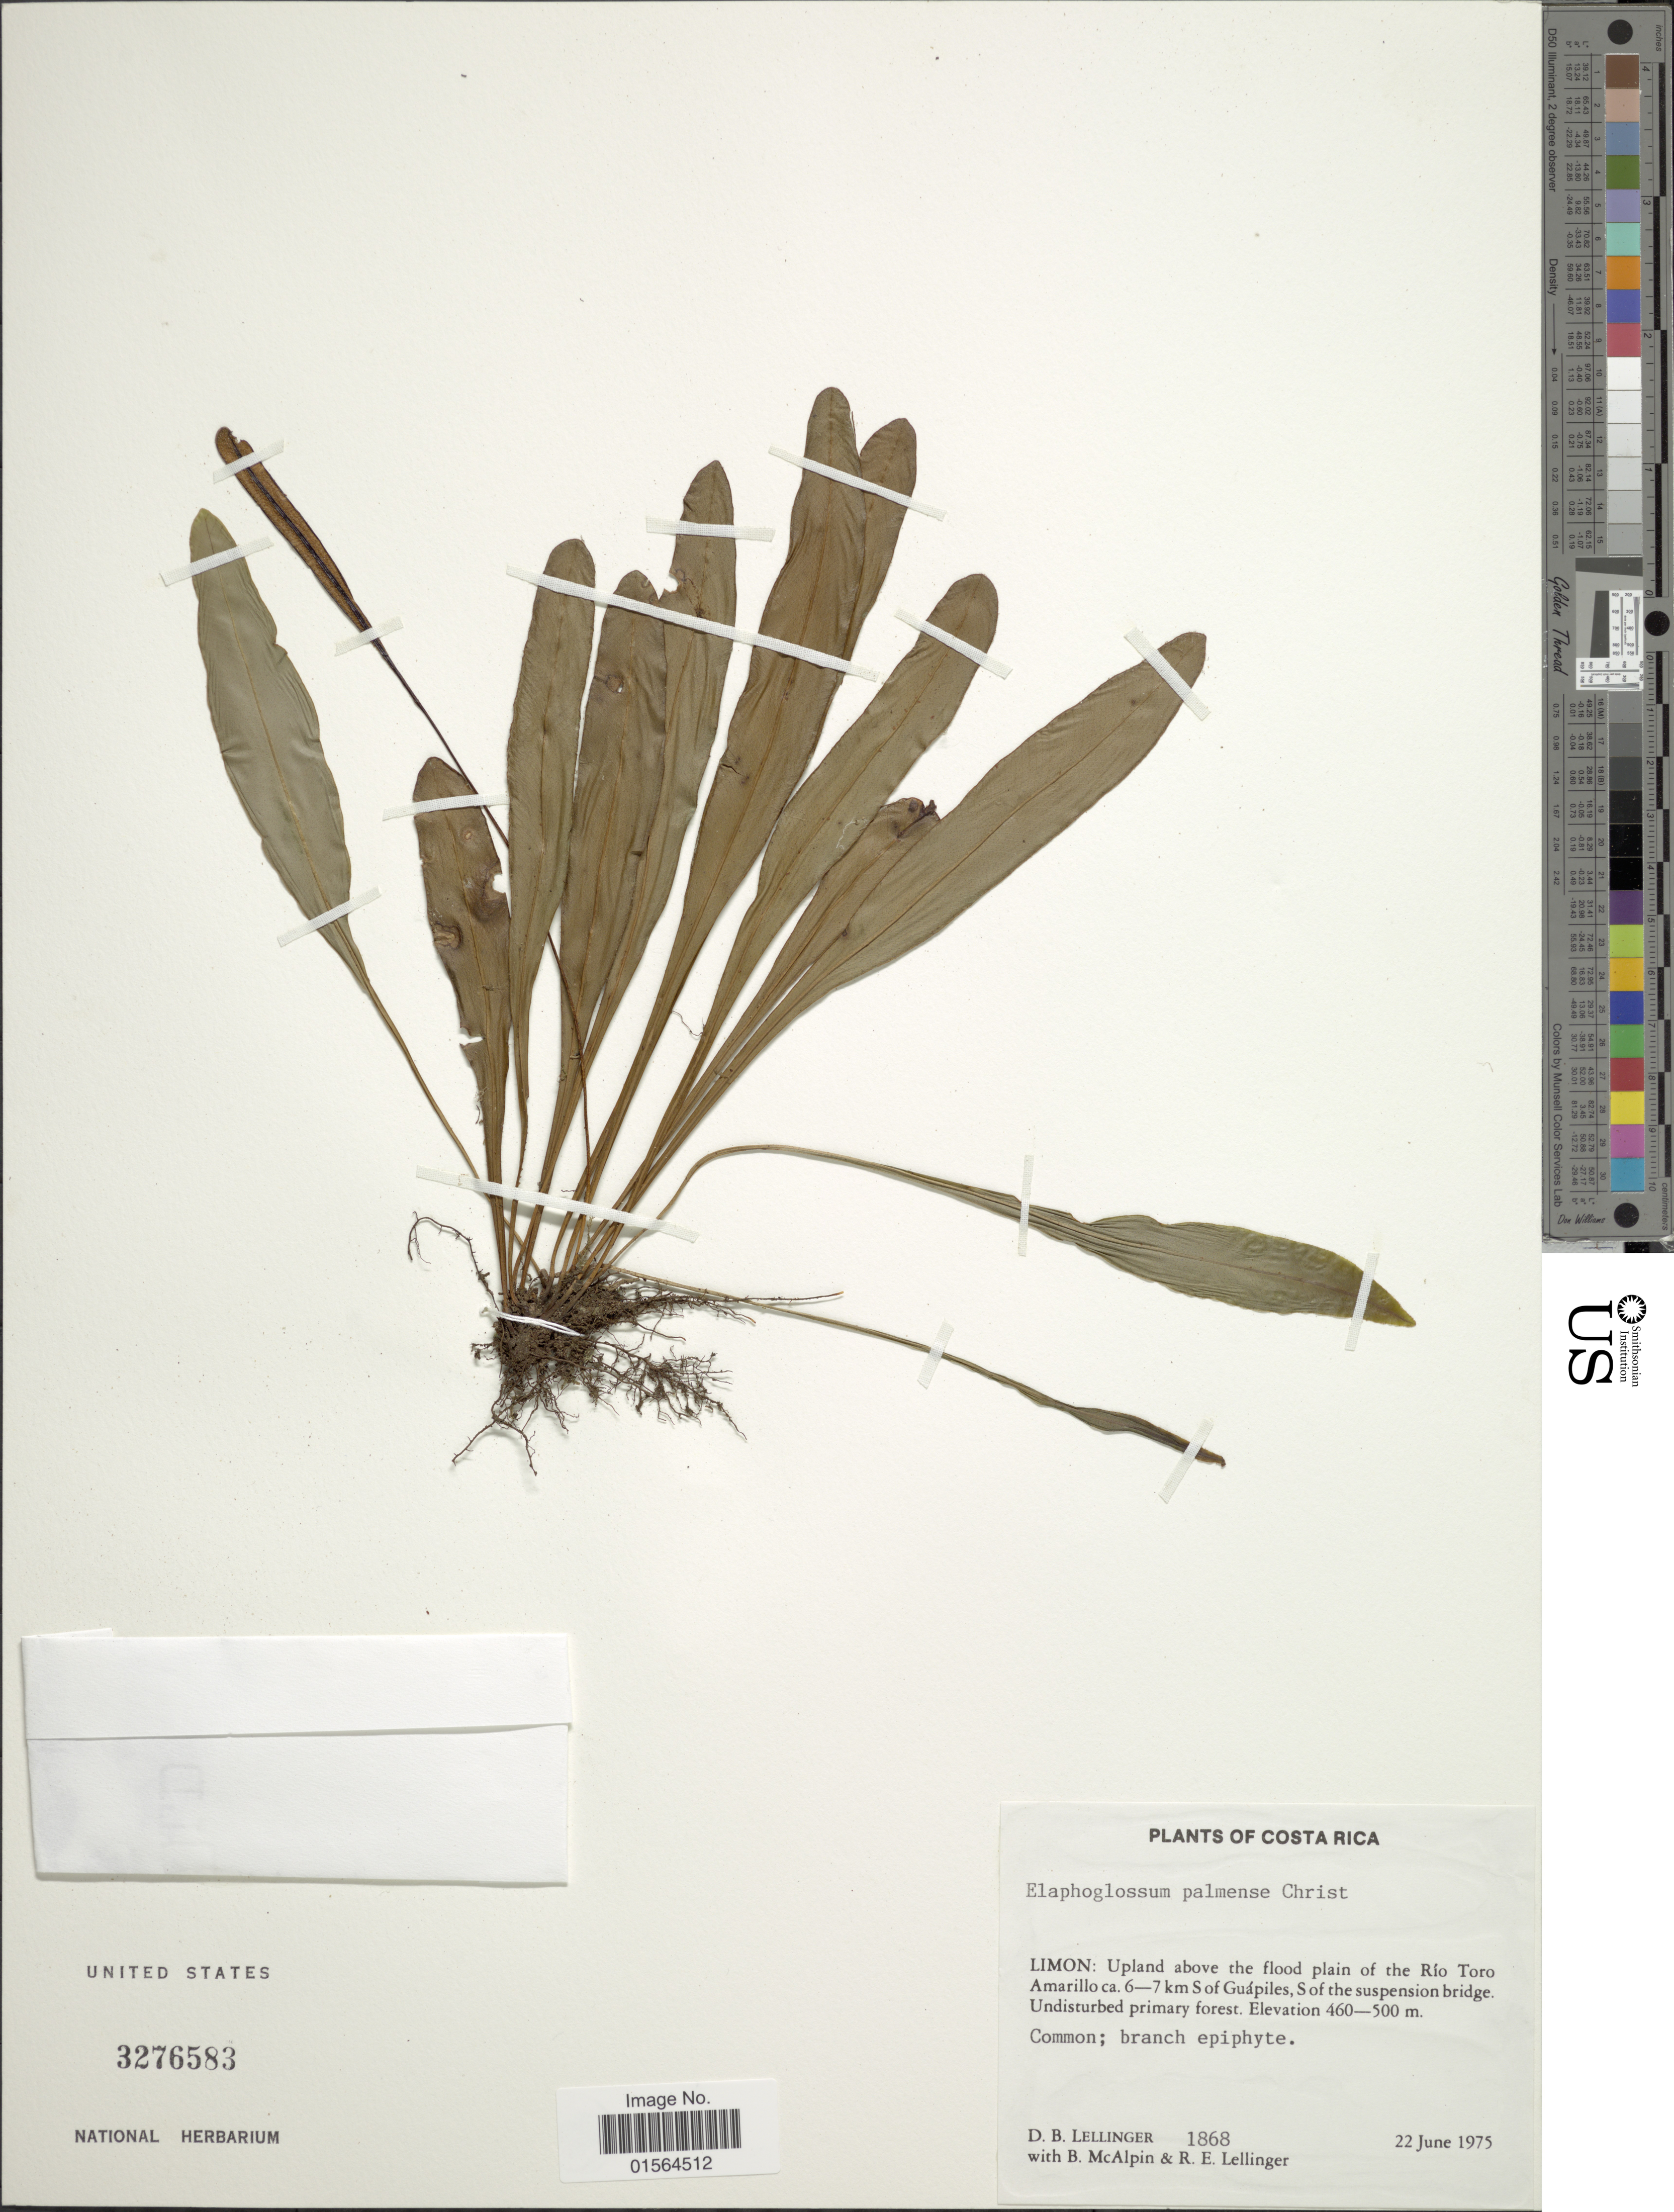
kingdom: Plantae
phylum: Tracheophyta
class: Polypodiopsida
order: Polypodiales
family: Dryopteridaceae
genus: Elaphoglossum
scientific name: Elaphoglossum palmense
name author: Christ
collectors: D. B. Lellinger, B. McAlpin & R. E. Lellinger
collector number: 1868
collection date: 1975-06-22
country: Costa Rica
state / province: Limón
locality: Limon: upland above the flood plain of the Rio Toro Amarillo ca 6-7 km S of Guapiles, S of the supsension bridge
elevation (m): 460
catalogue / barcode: US 3276583